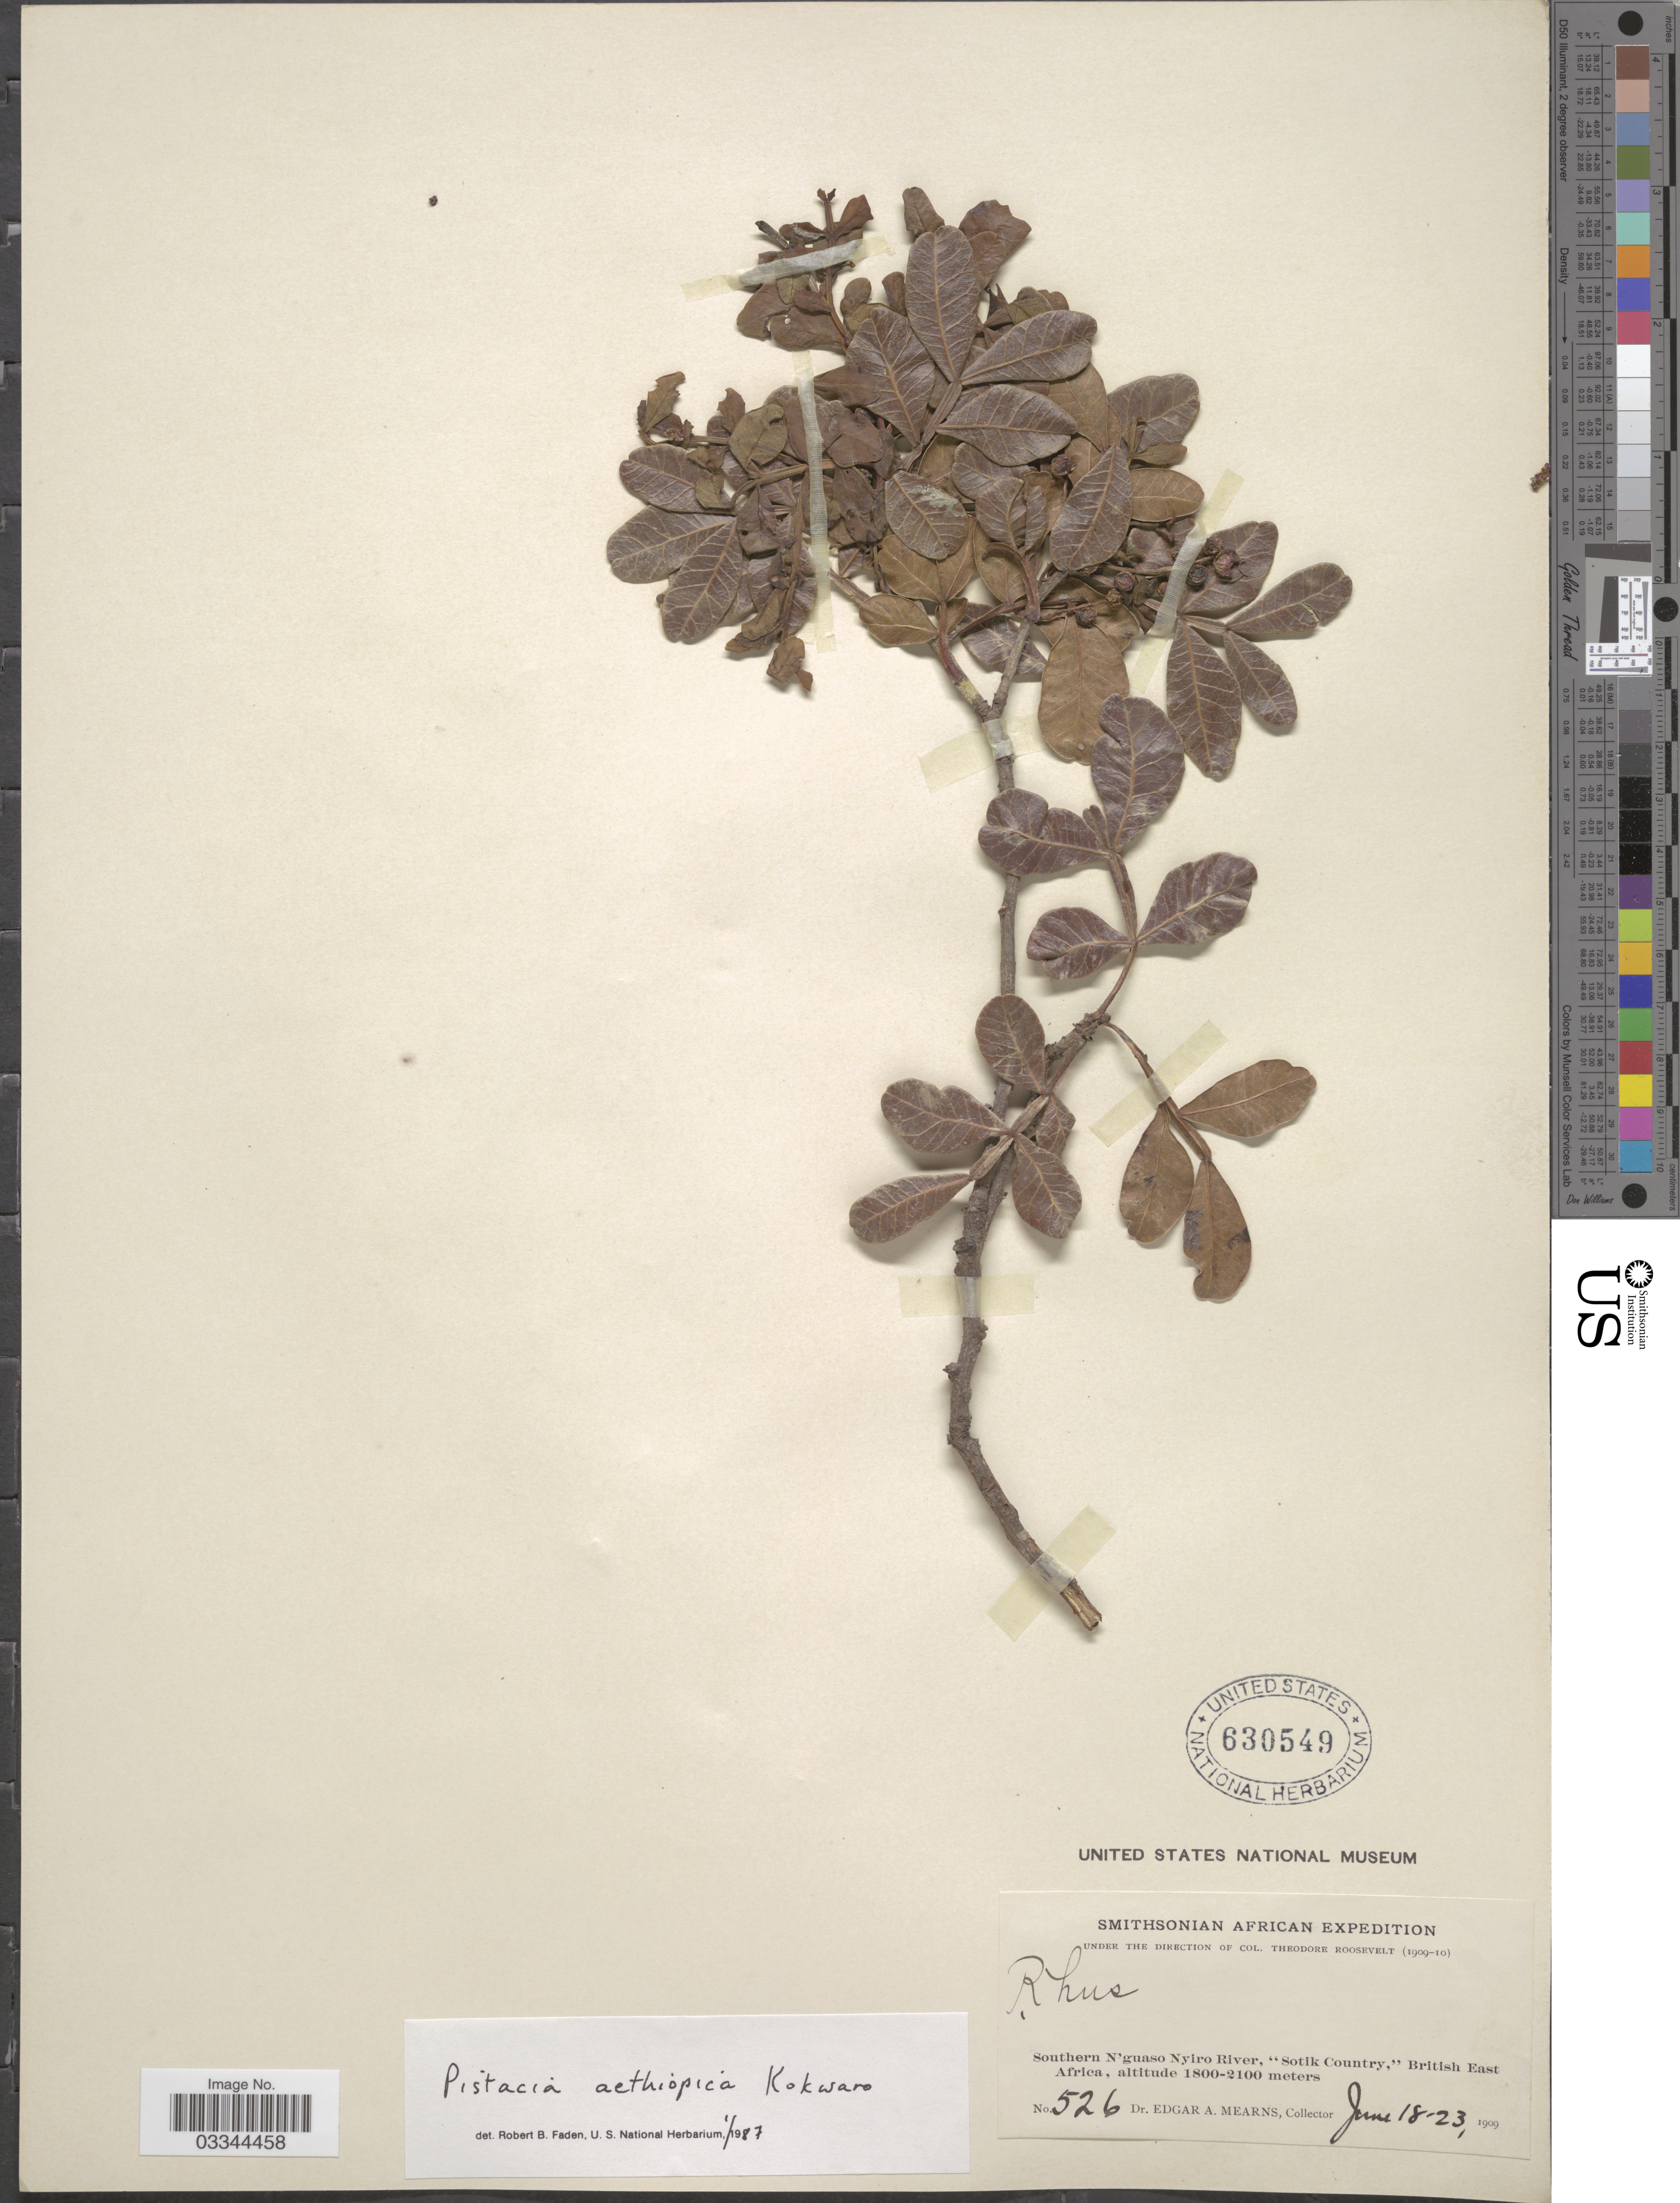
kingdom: Plantae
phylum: Tracheophyta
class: Magnoliopsida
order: Sapindales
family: Anacardiaceae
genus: Pistacia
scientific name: Pistacia aethiopica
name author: Kokwaro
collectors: E. A. Mearns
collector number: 526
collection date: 1909-06-18/1909-06-23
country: Kenya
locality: Southern N'guaso Nyiro River, "Sotik Country," British East Africa.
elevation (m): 1800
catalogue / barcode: US 630549